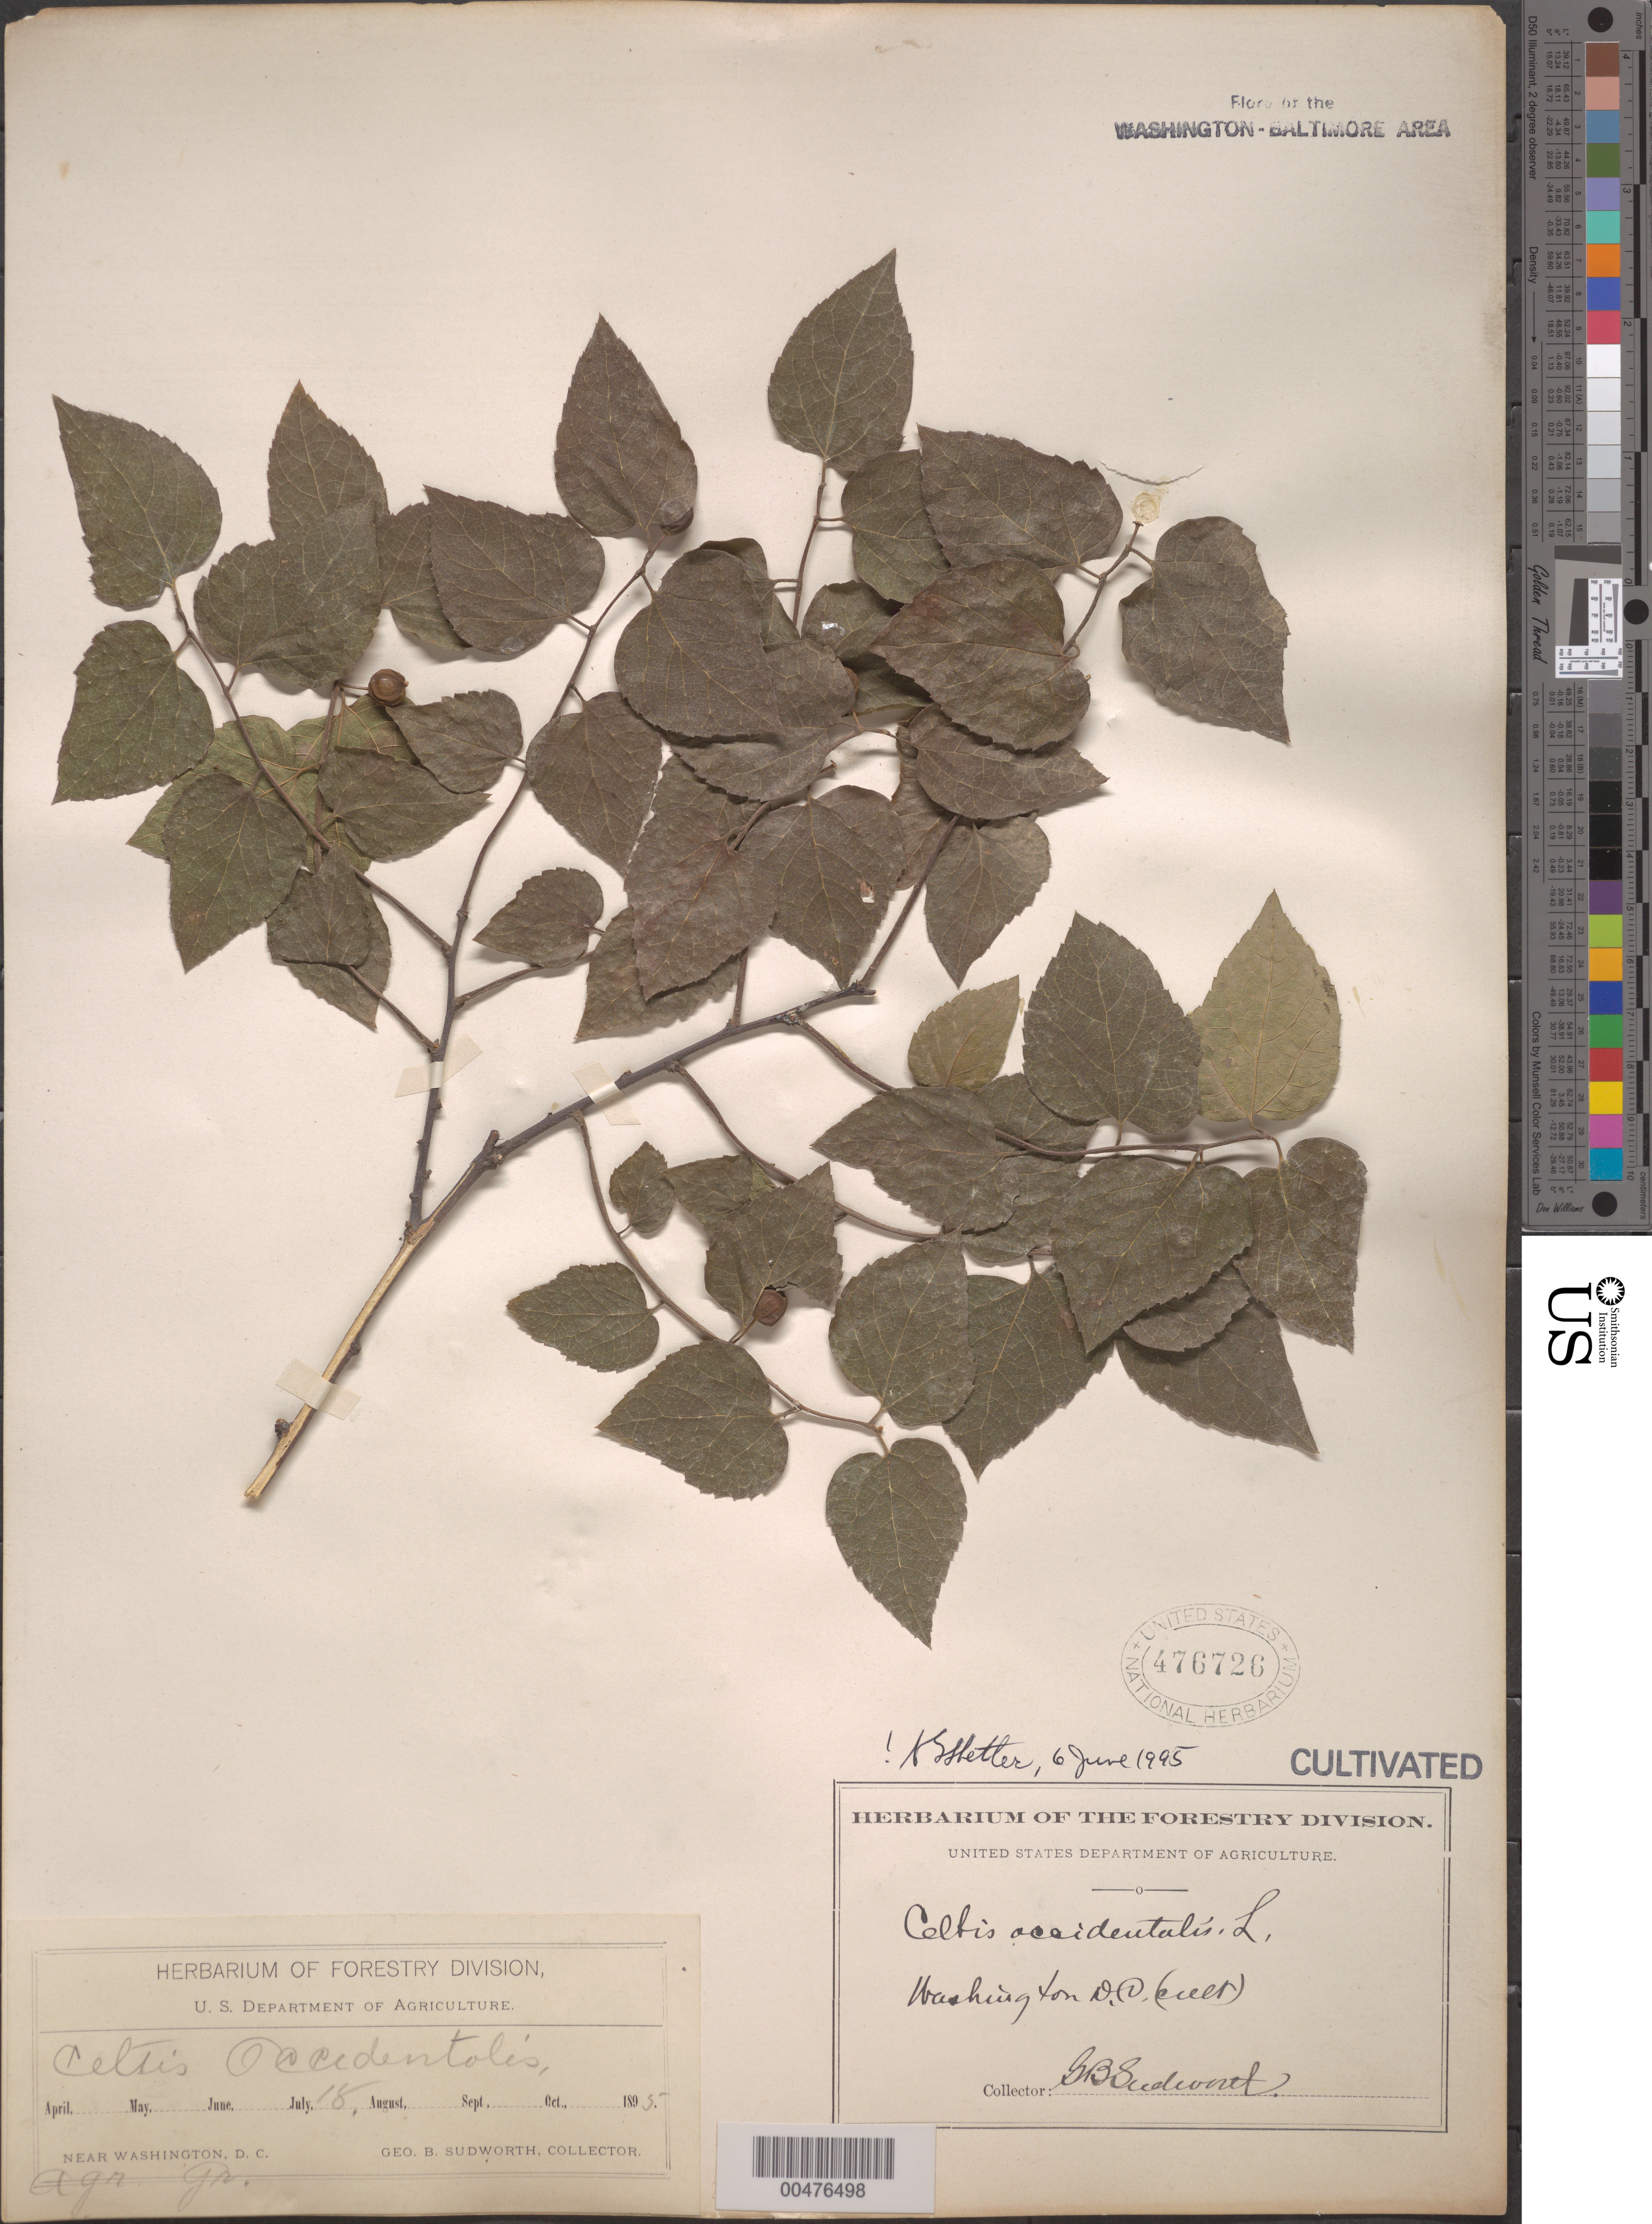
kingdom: Plantae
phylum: Tracheophyta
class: Magnoliopsida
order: Rosales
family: Cannabaceae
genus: Celtis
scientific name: Celtis occidentalis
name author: L.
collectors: G. B. Sudworth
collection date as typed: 18 Jul 1895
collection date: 1895-07-18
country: United States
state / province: District of Columbia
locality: Agricultural grounds, Washington, D.C.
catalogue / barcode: US 476726